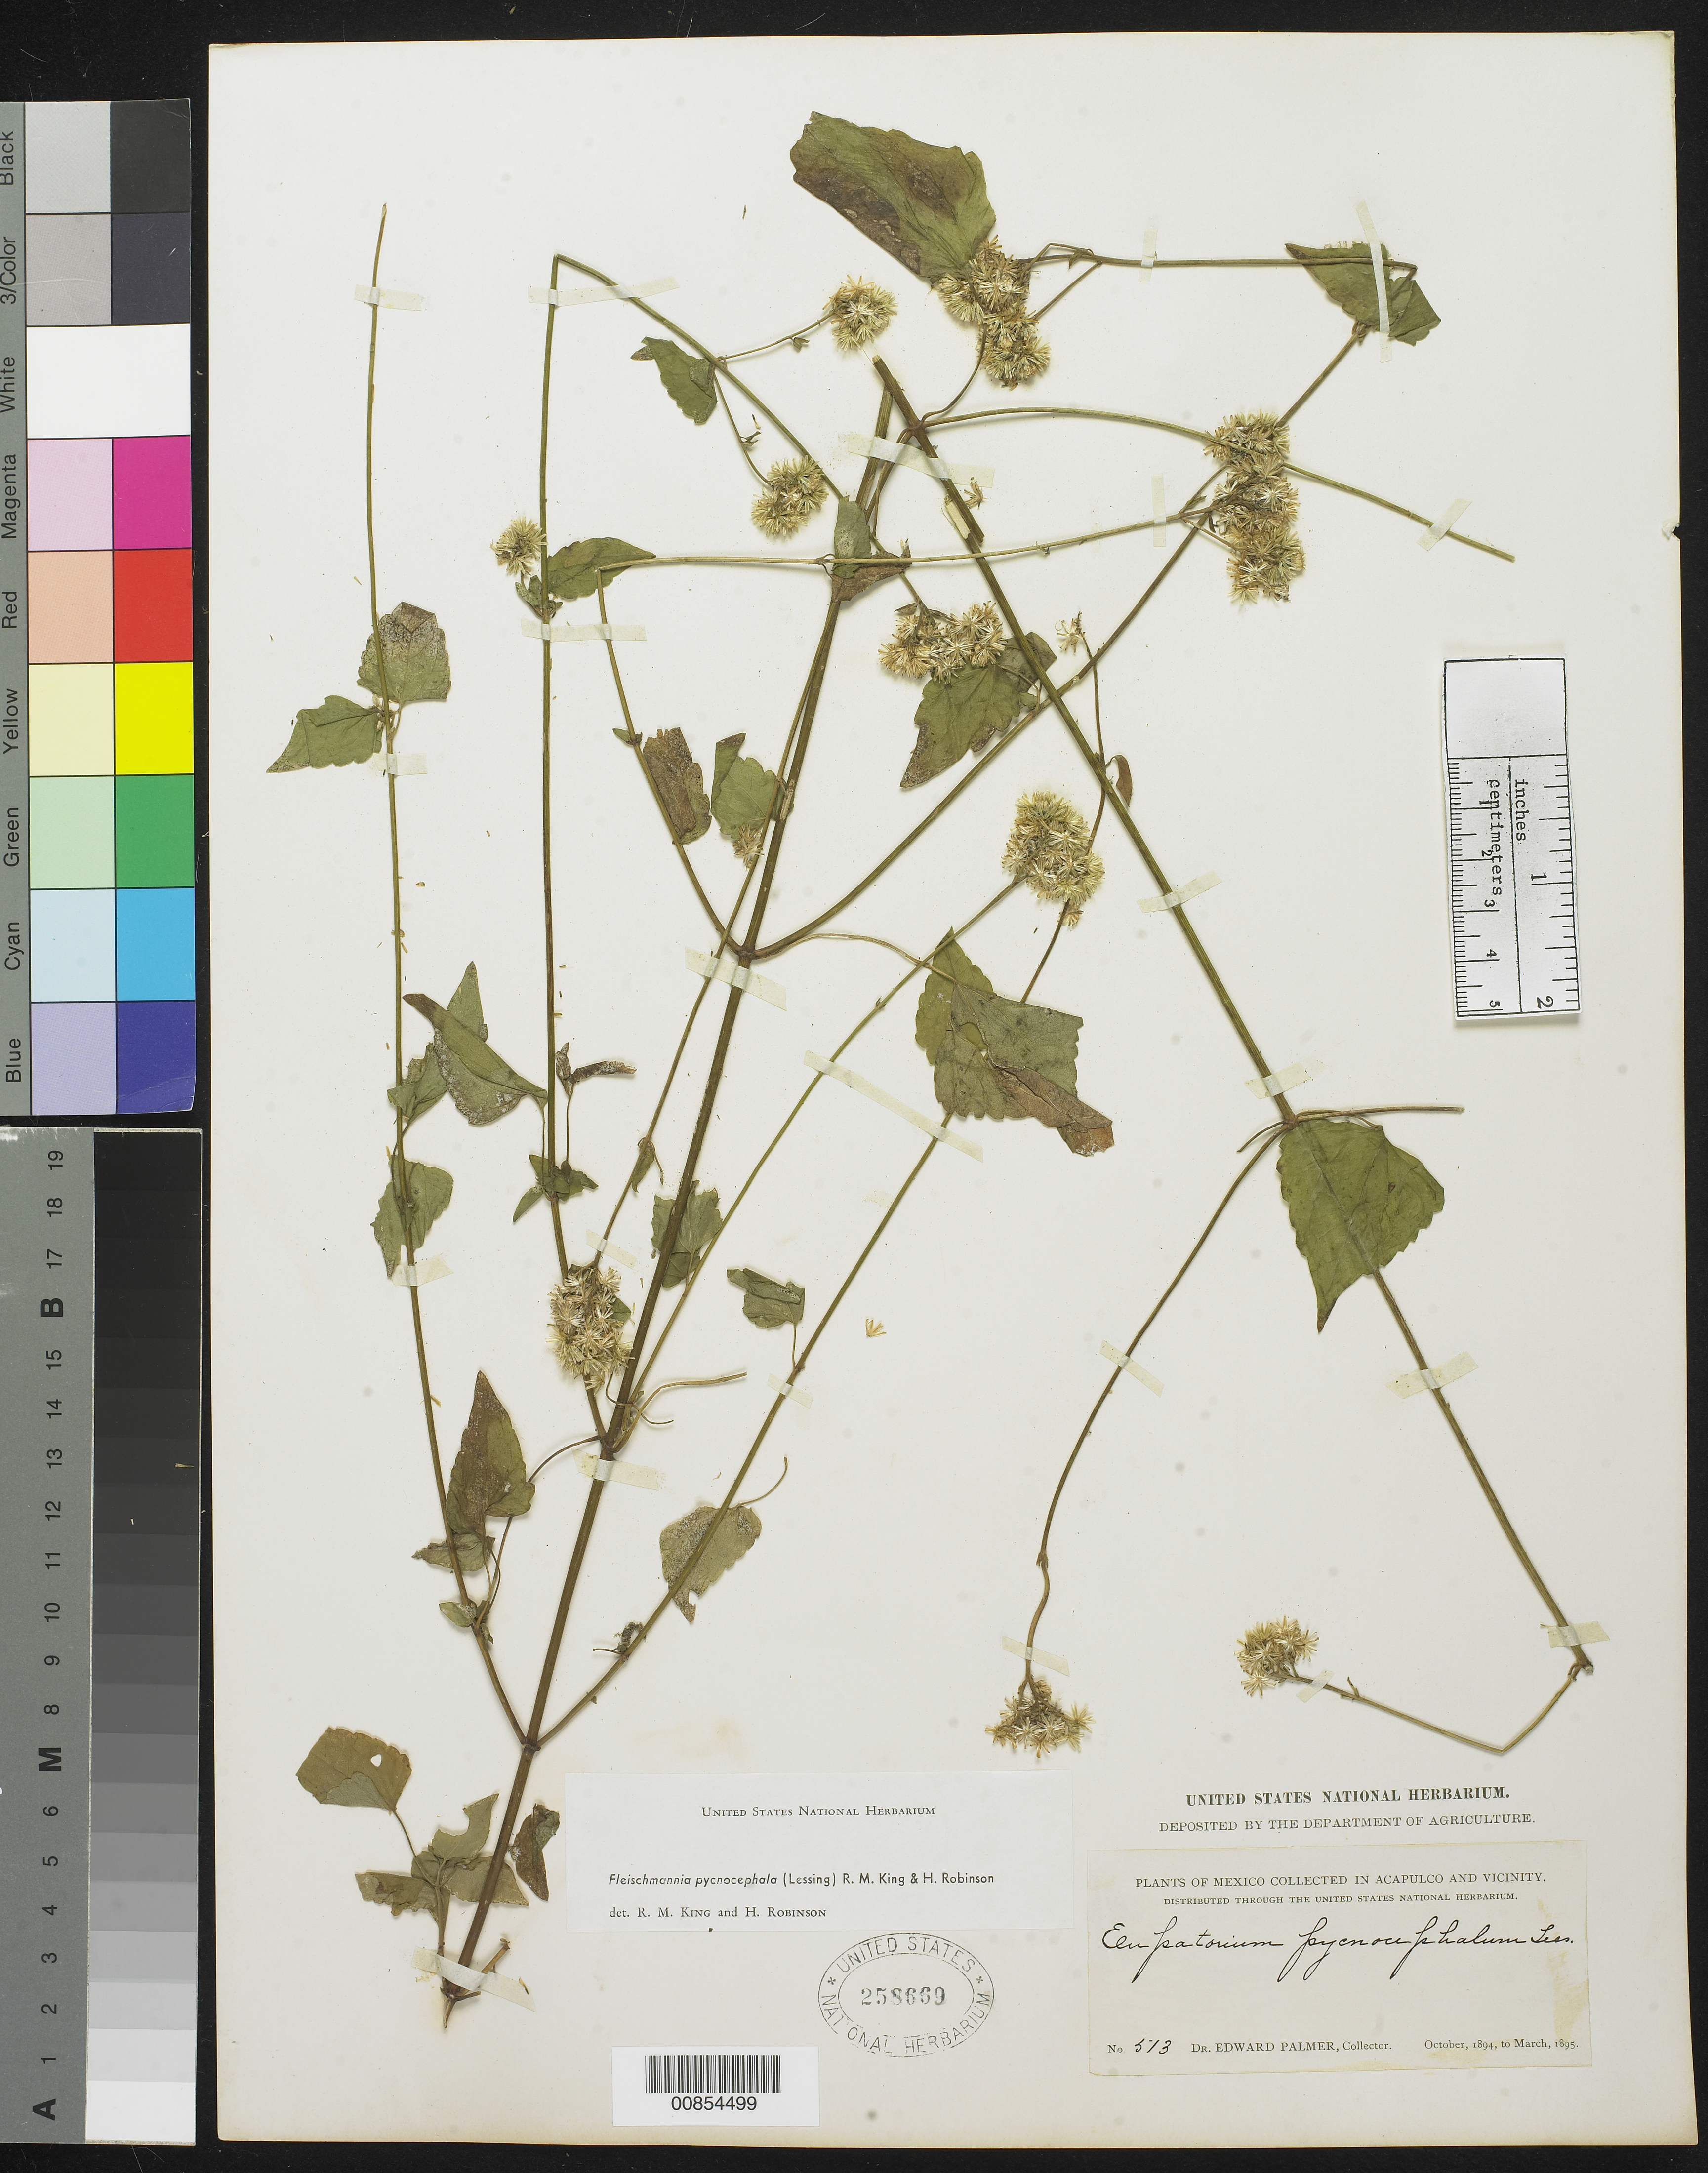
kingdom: Plantae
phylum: Tracheophyta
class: Magnoliopsida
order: Asterales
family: Asteraceae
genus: Fleischmannia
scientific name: Fleischmannia pycnocephala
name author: (Less.) R.M. King & H. Rob.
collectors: E. Palmer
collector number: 513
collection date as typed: Oct 1894 to -- Mar 1895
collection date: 1894-10/1895-03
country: Mexico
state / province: Guerrero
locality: Acapulco, Guerrero and vicinity.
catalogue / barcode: US 258669